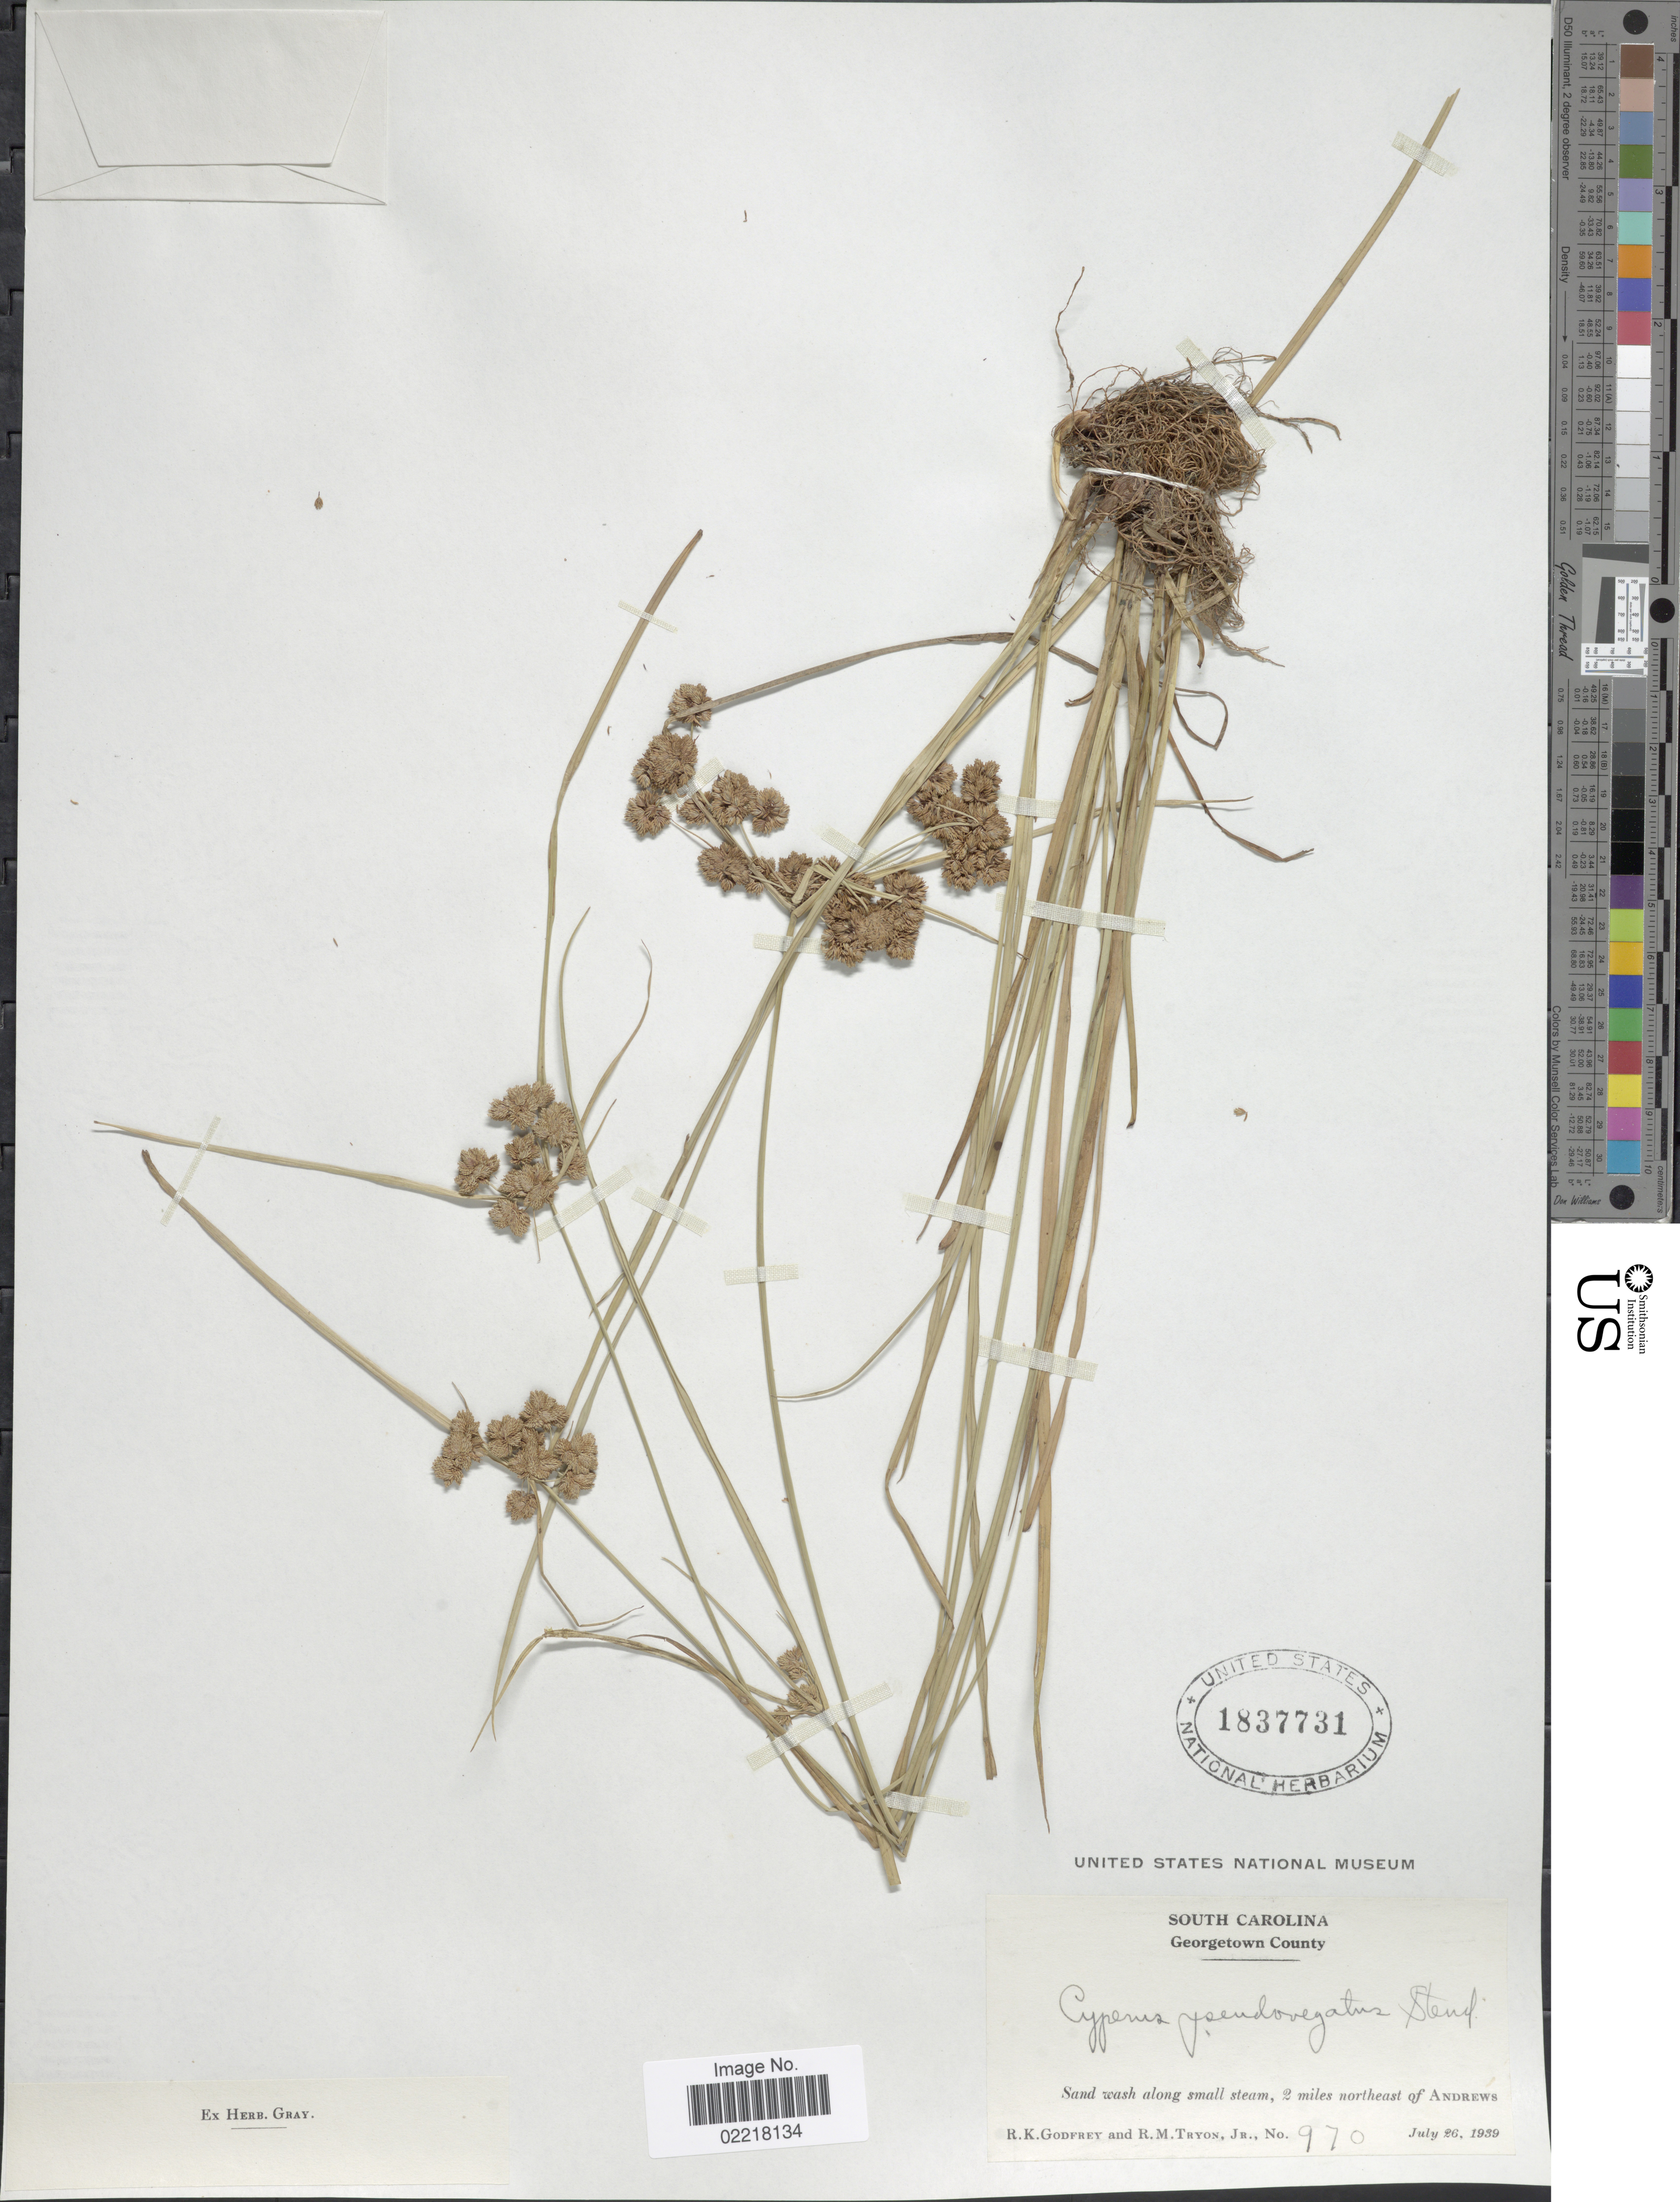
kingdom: Plantae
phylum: Tracheophyta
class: Liliopsida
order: Poales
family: Cyperaceae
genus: Cyperus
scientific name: Cyperus pseudovegetus Steud.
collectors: R. K. Godfrey & R. M. Tryon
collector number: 970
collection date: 1939-07-26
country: United States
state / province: South Carolina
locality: Georgetown County. Sand wash along small stream, 2 miles northeast of Andrews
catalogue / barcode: US 1837731